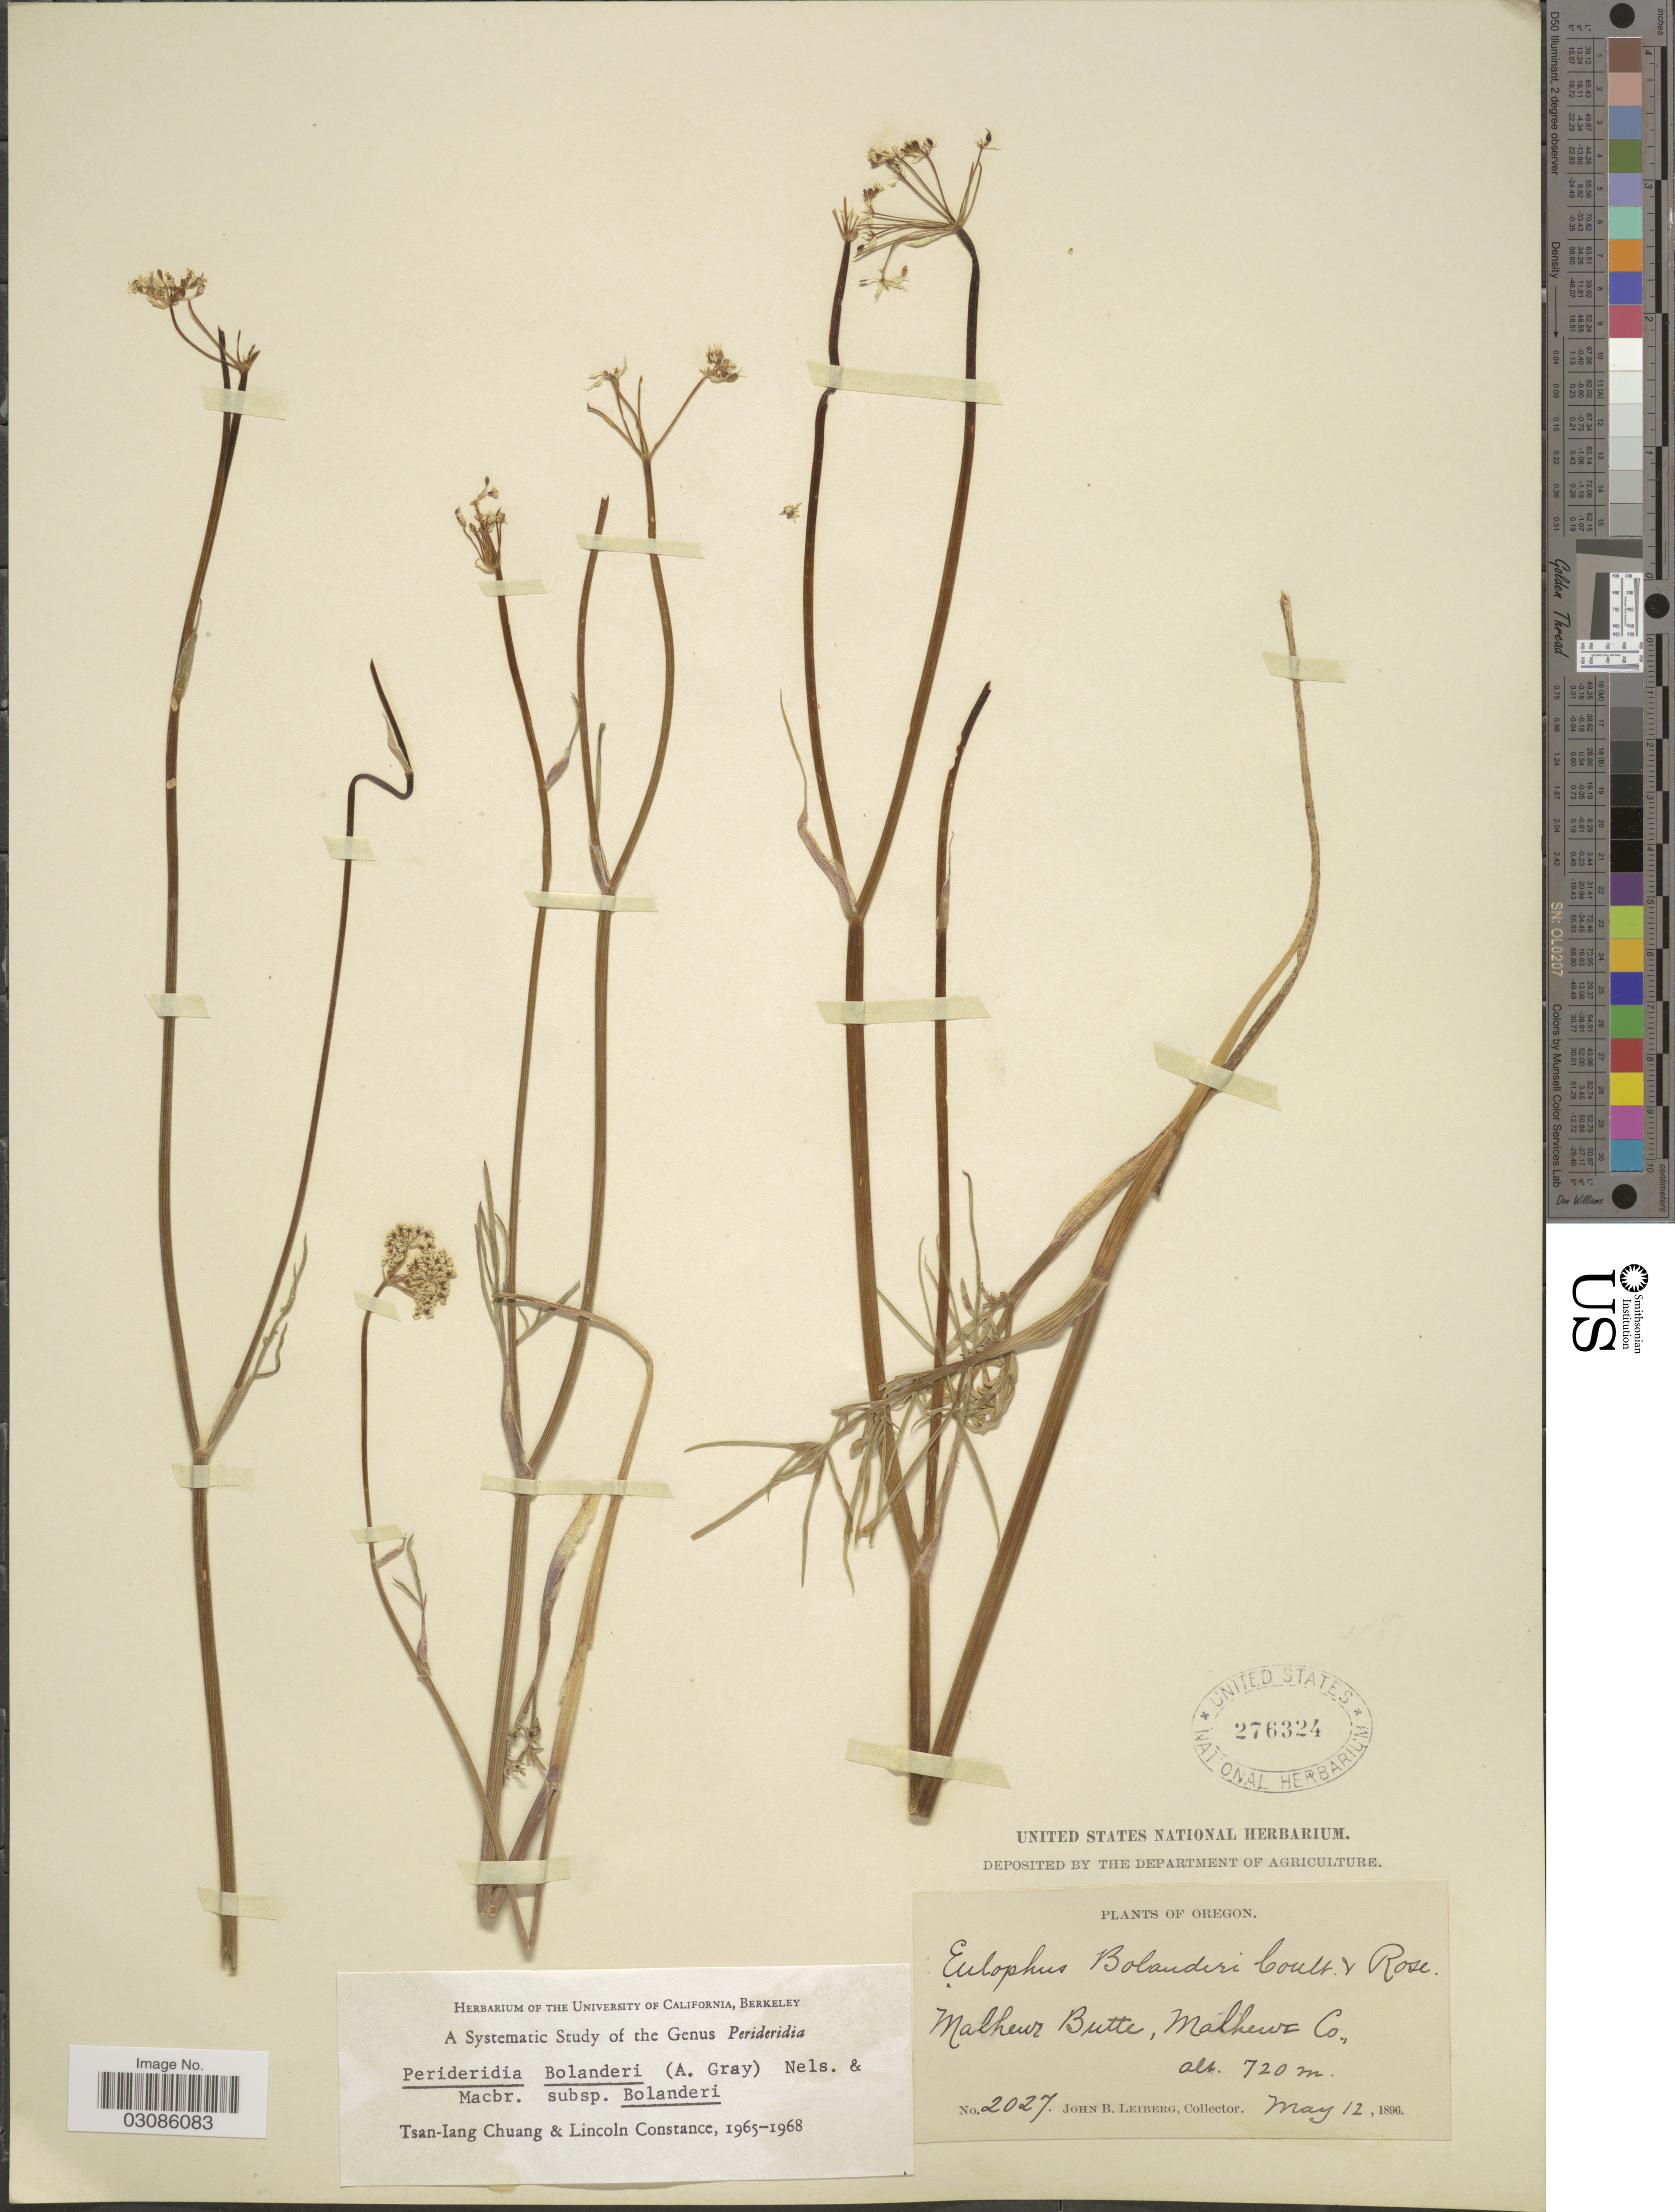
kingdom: Plantae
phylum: Tracheophyta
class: Magnoliopsida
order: Apiales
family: Apiaceae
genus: Perideridia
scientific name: Perideridia bolanderi subsp. bolanderi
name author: (A. Gray) A. Nelson & J.F. Macbr.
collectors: J. B. Leiberg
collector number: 2027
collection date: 1896-05-12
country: United States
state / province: Oregon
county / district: Malheur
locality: Malheur Butte, Malheur Co.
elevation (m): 720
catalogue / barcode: US 276324